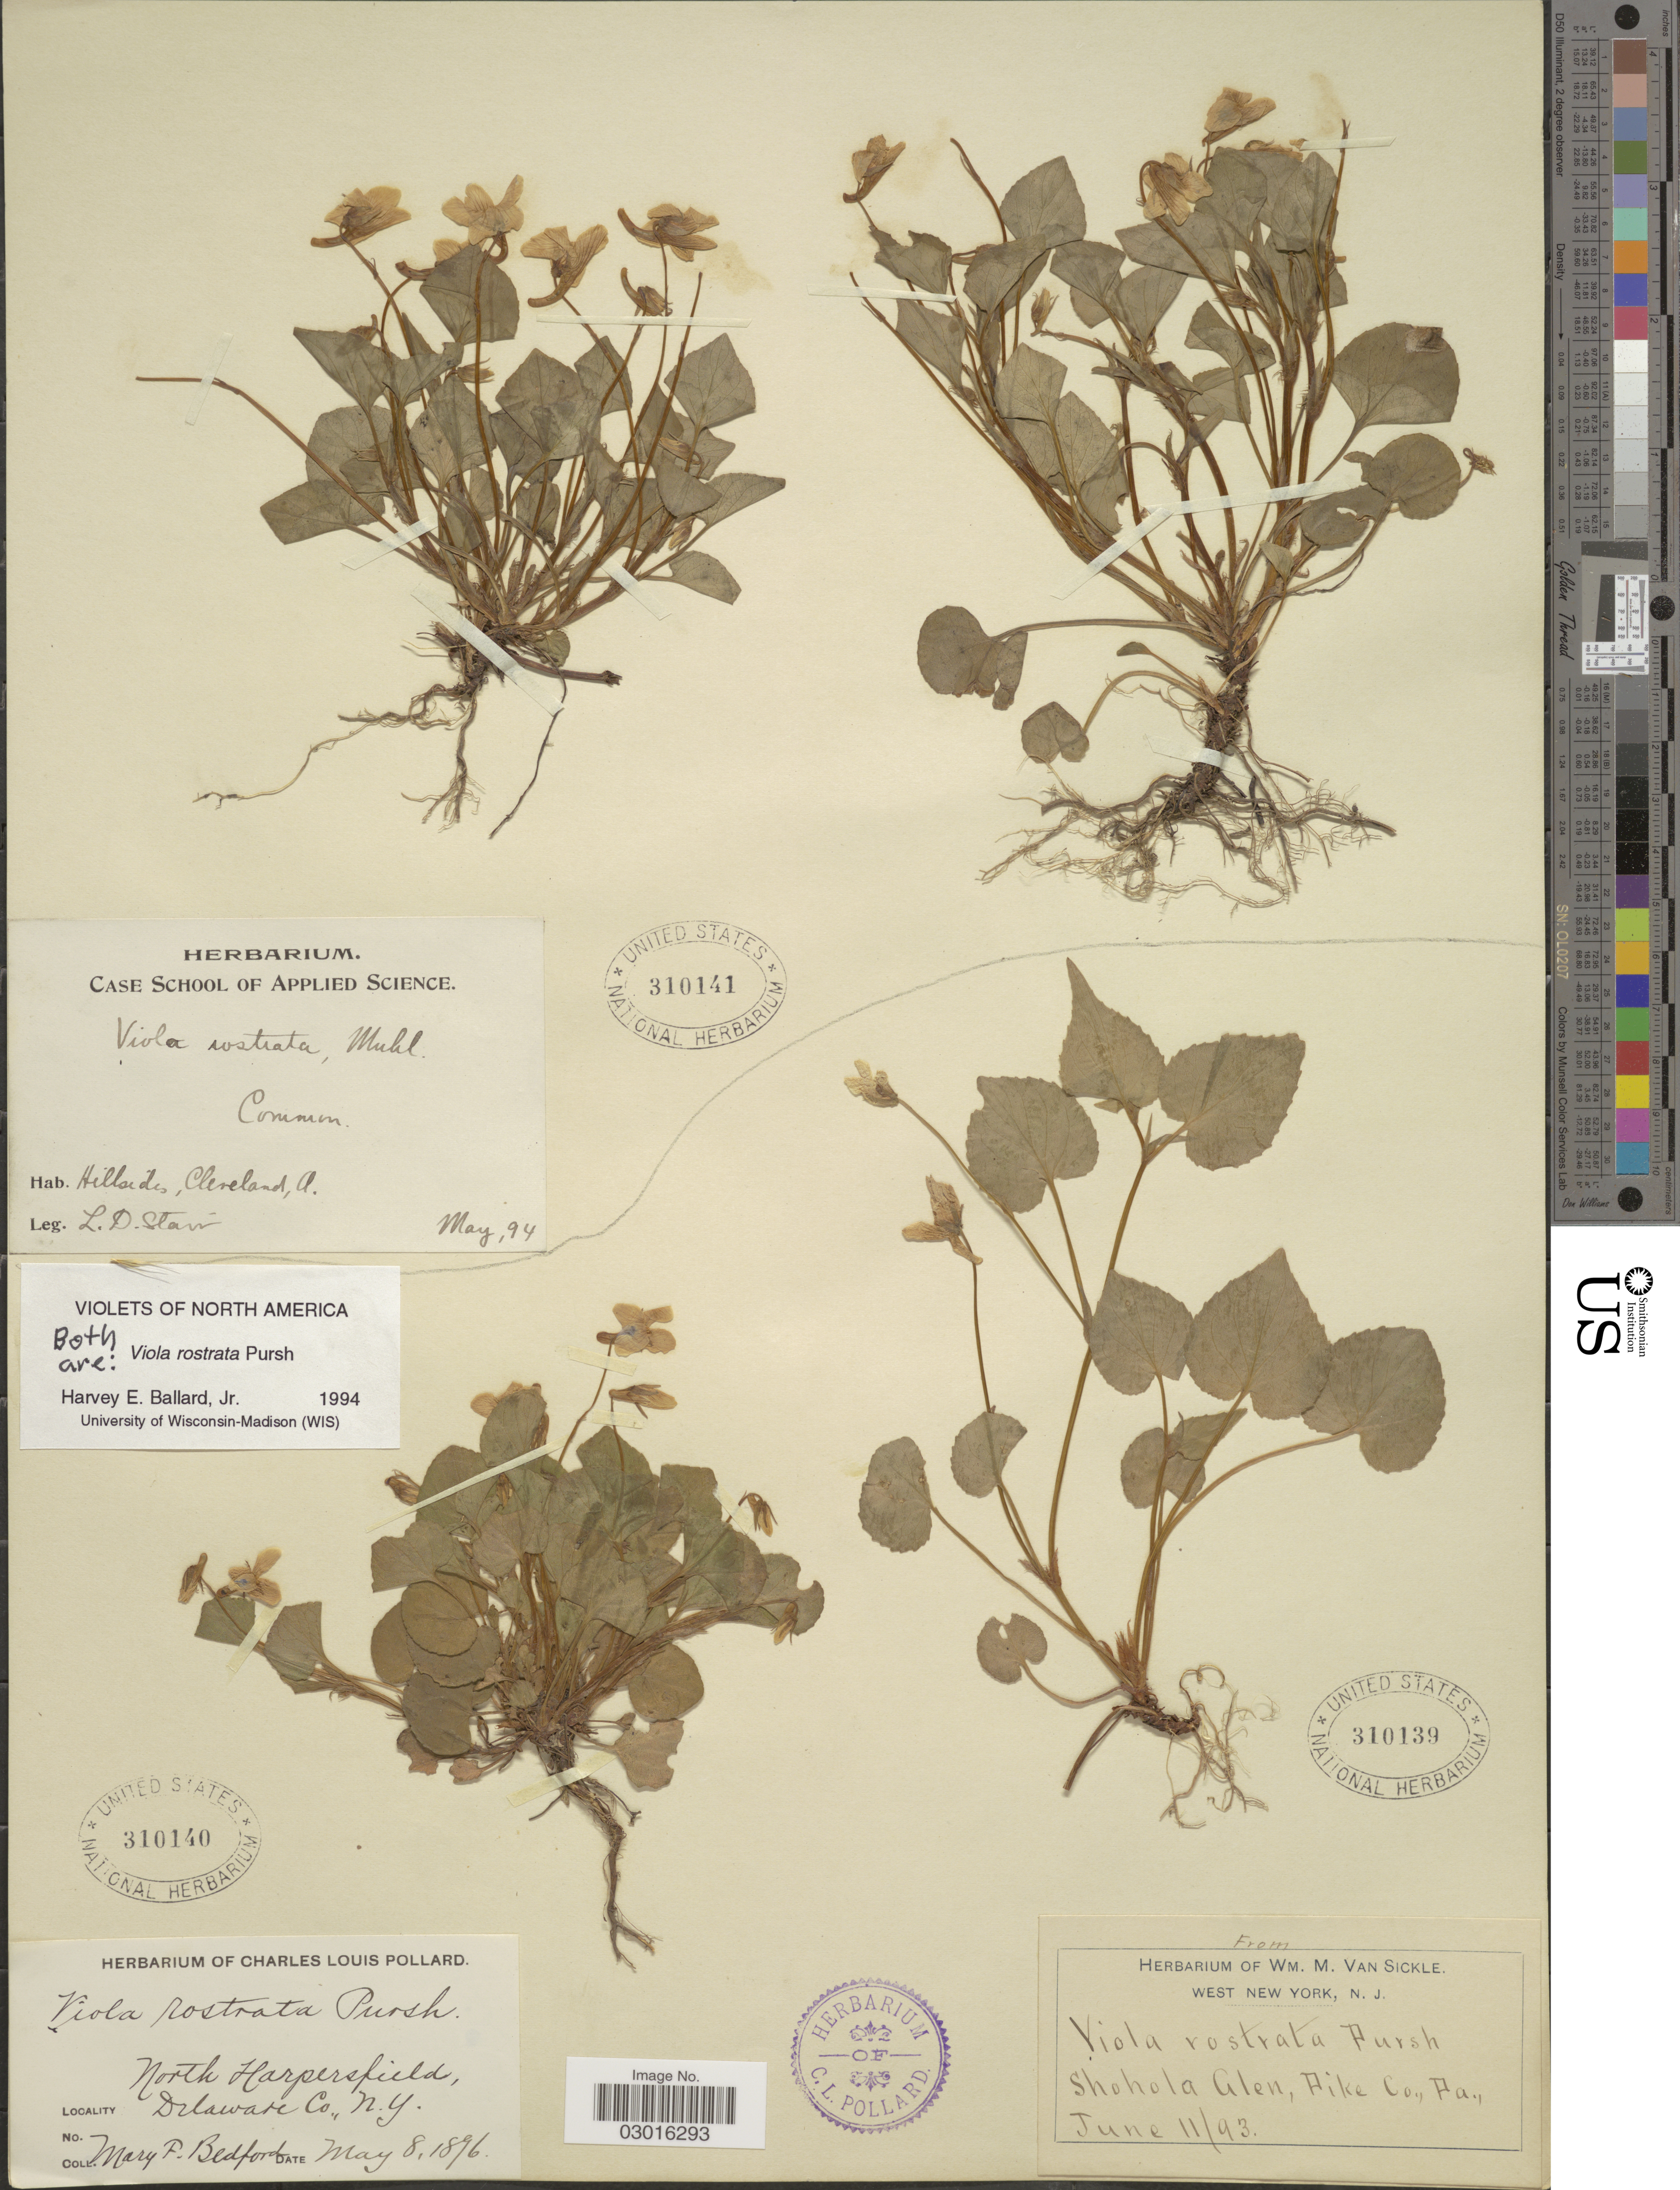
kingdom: Plantae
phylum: Tracheophyta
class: Magnoliopsida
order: Malpighiales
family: Violaceae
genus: Viola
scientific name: Viola rostrata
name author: Pursh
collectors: L. Starr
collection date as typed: Transcribed d/m/y: /5/94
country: United States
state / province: Ohio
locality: Hillsides, Cleveland.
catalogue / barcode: US 310141-3